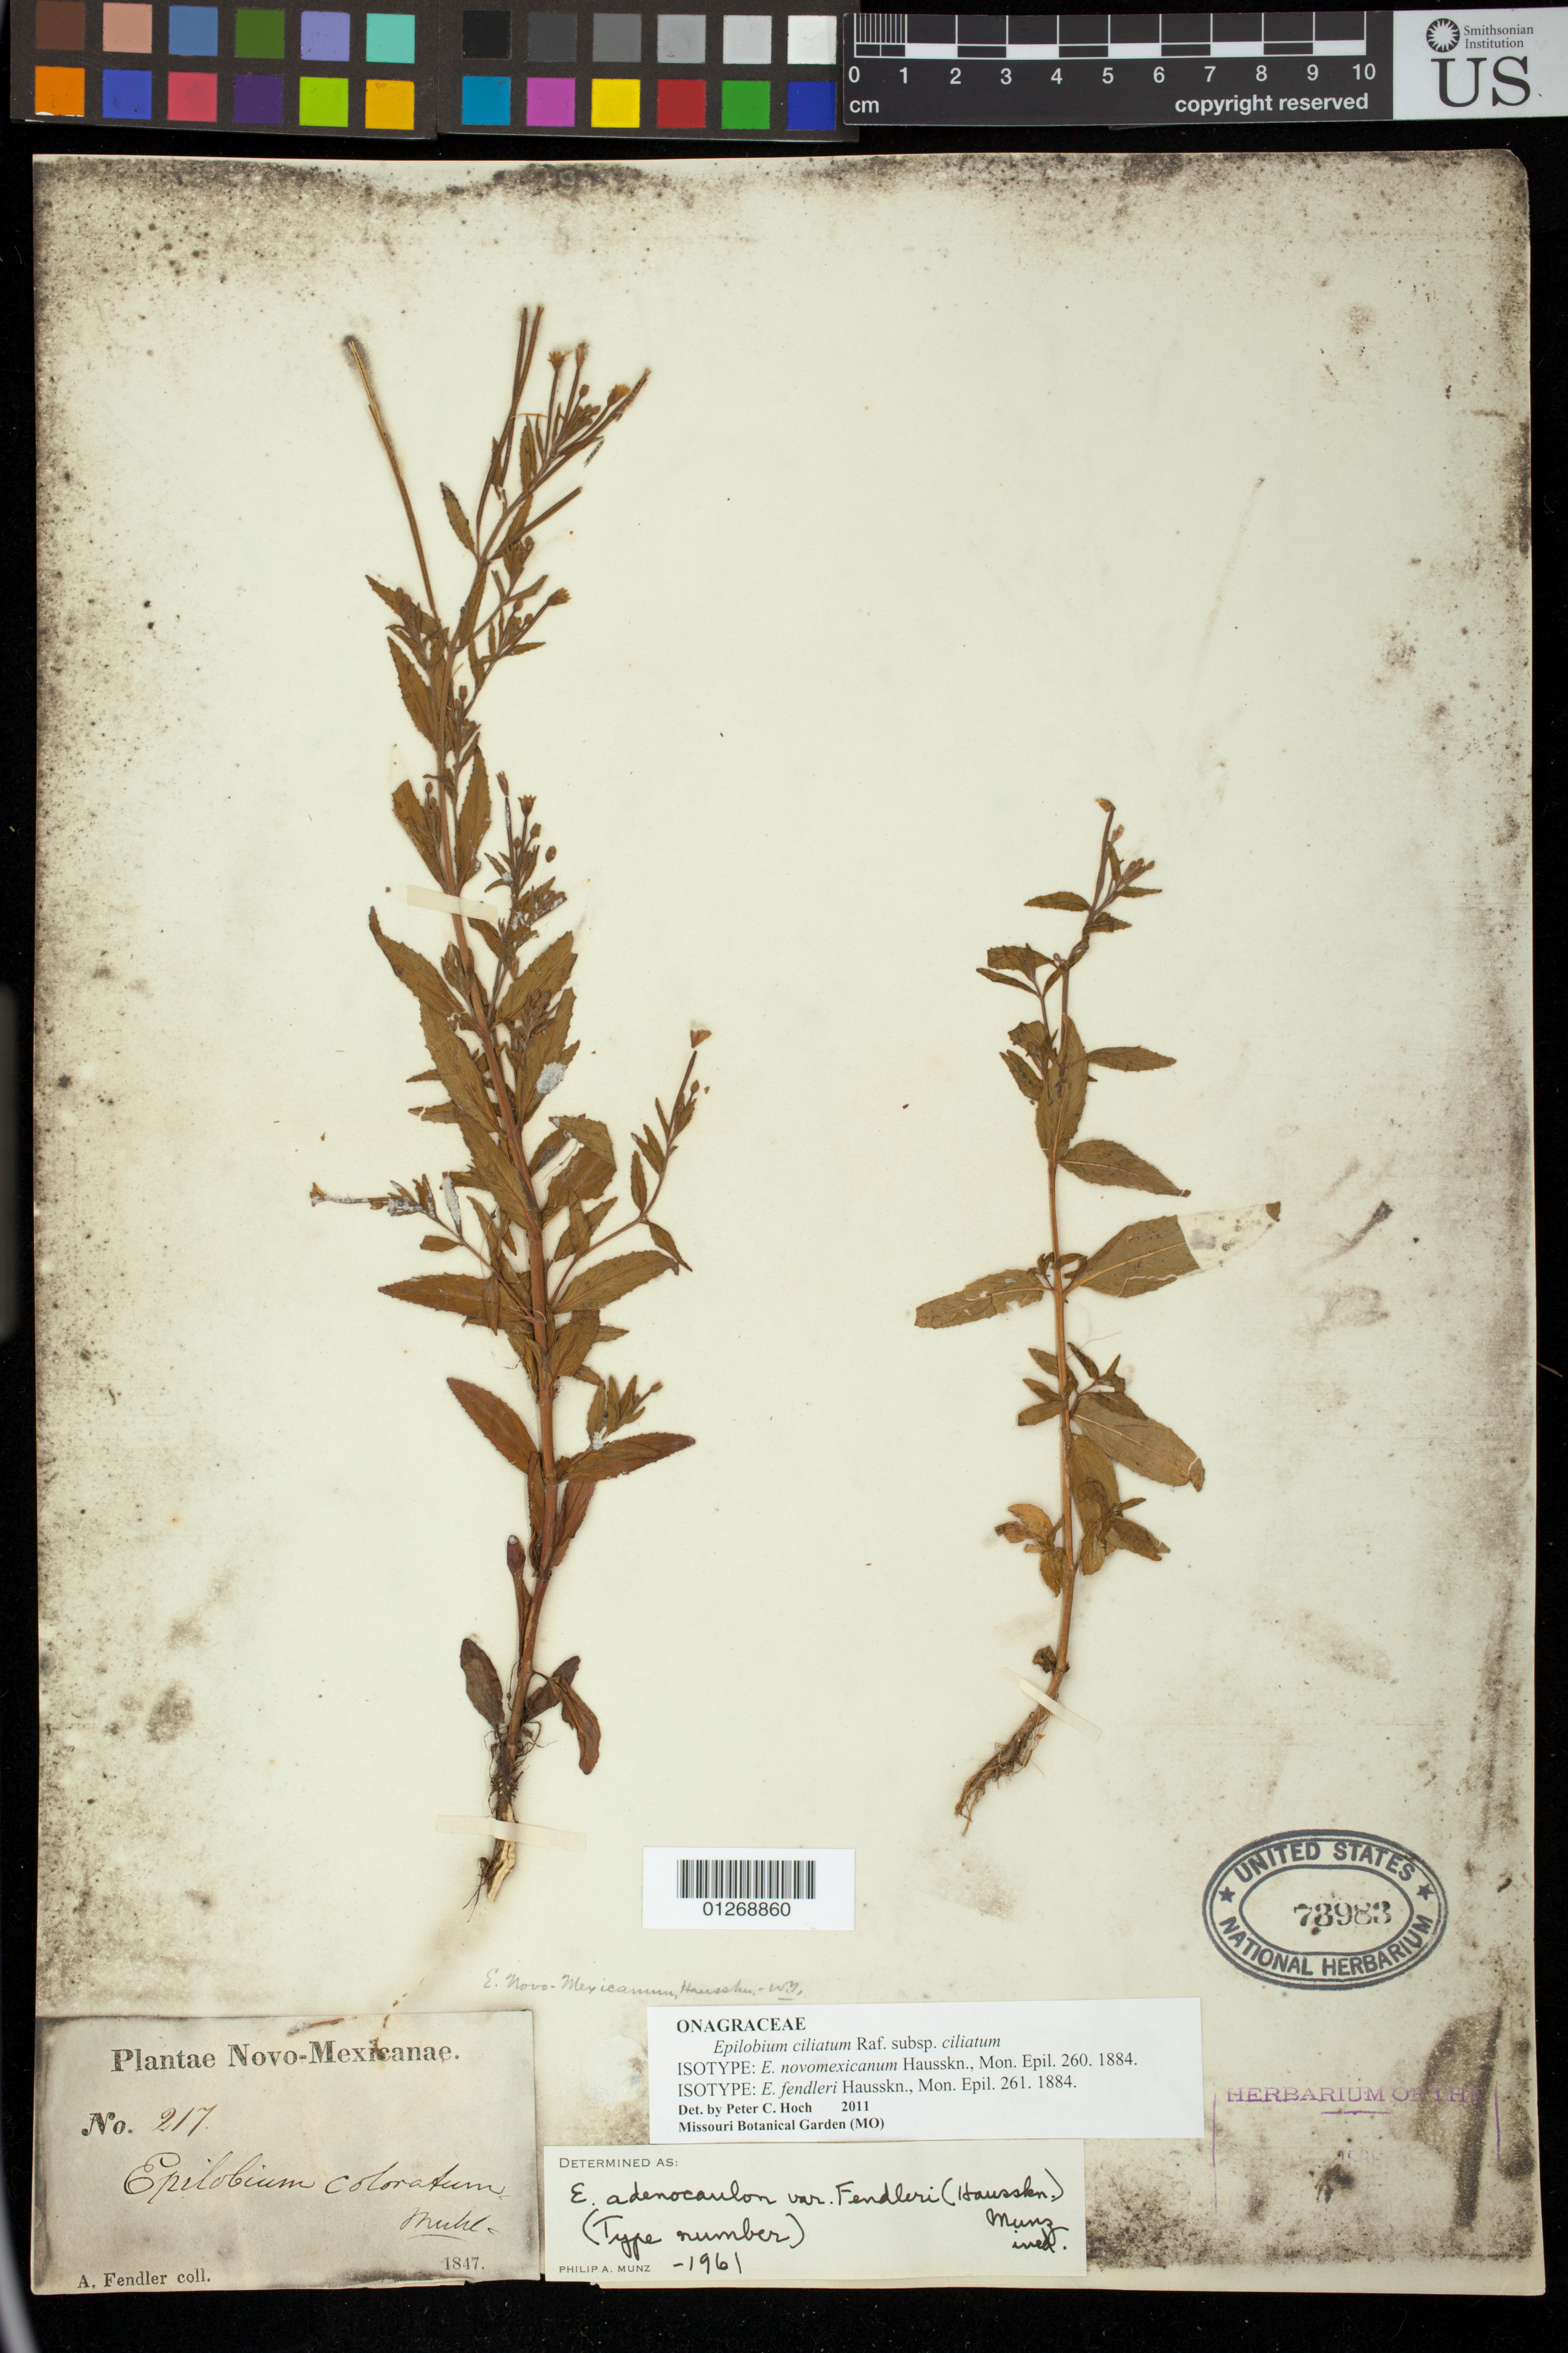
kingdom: Plantae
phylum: Tracheophyta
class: Magnoliopsida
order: Myrtales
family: Onagraceae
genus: Epilobium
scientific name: Epilobium fendleri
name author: Hausskn.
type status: Type Collection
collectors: A. Fendler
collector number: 217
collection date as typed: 1847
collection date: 1847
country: United States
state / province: New Mexico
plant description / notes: Apparently a mixed collection, with 2 elements representing 2 different taxa (both of them types).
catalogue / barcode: US 73983